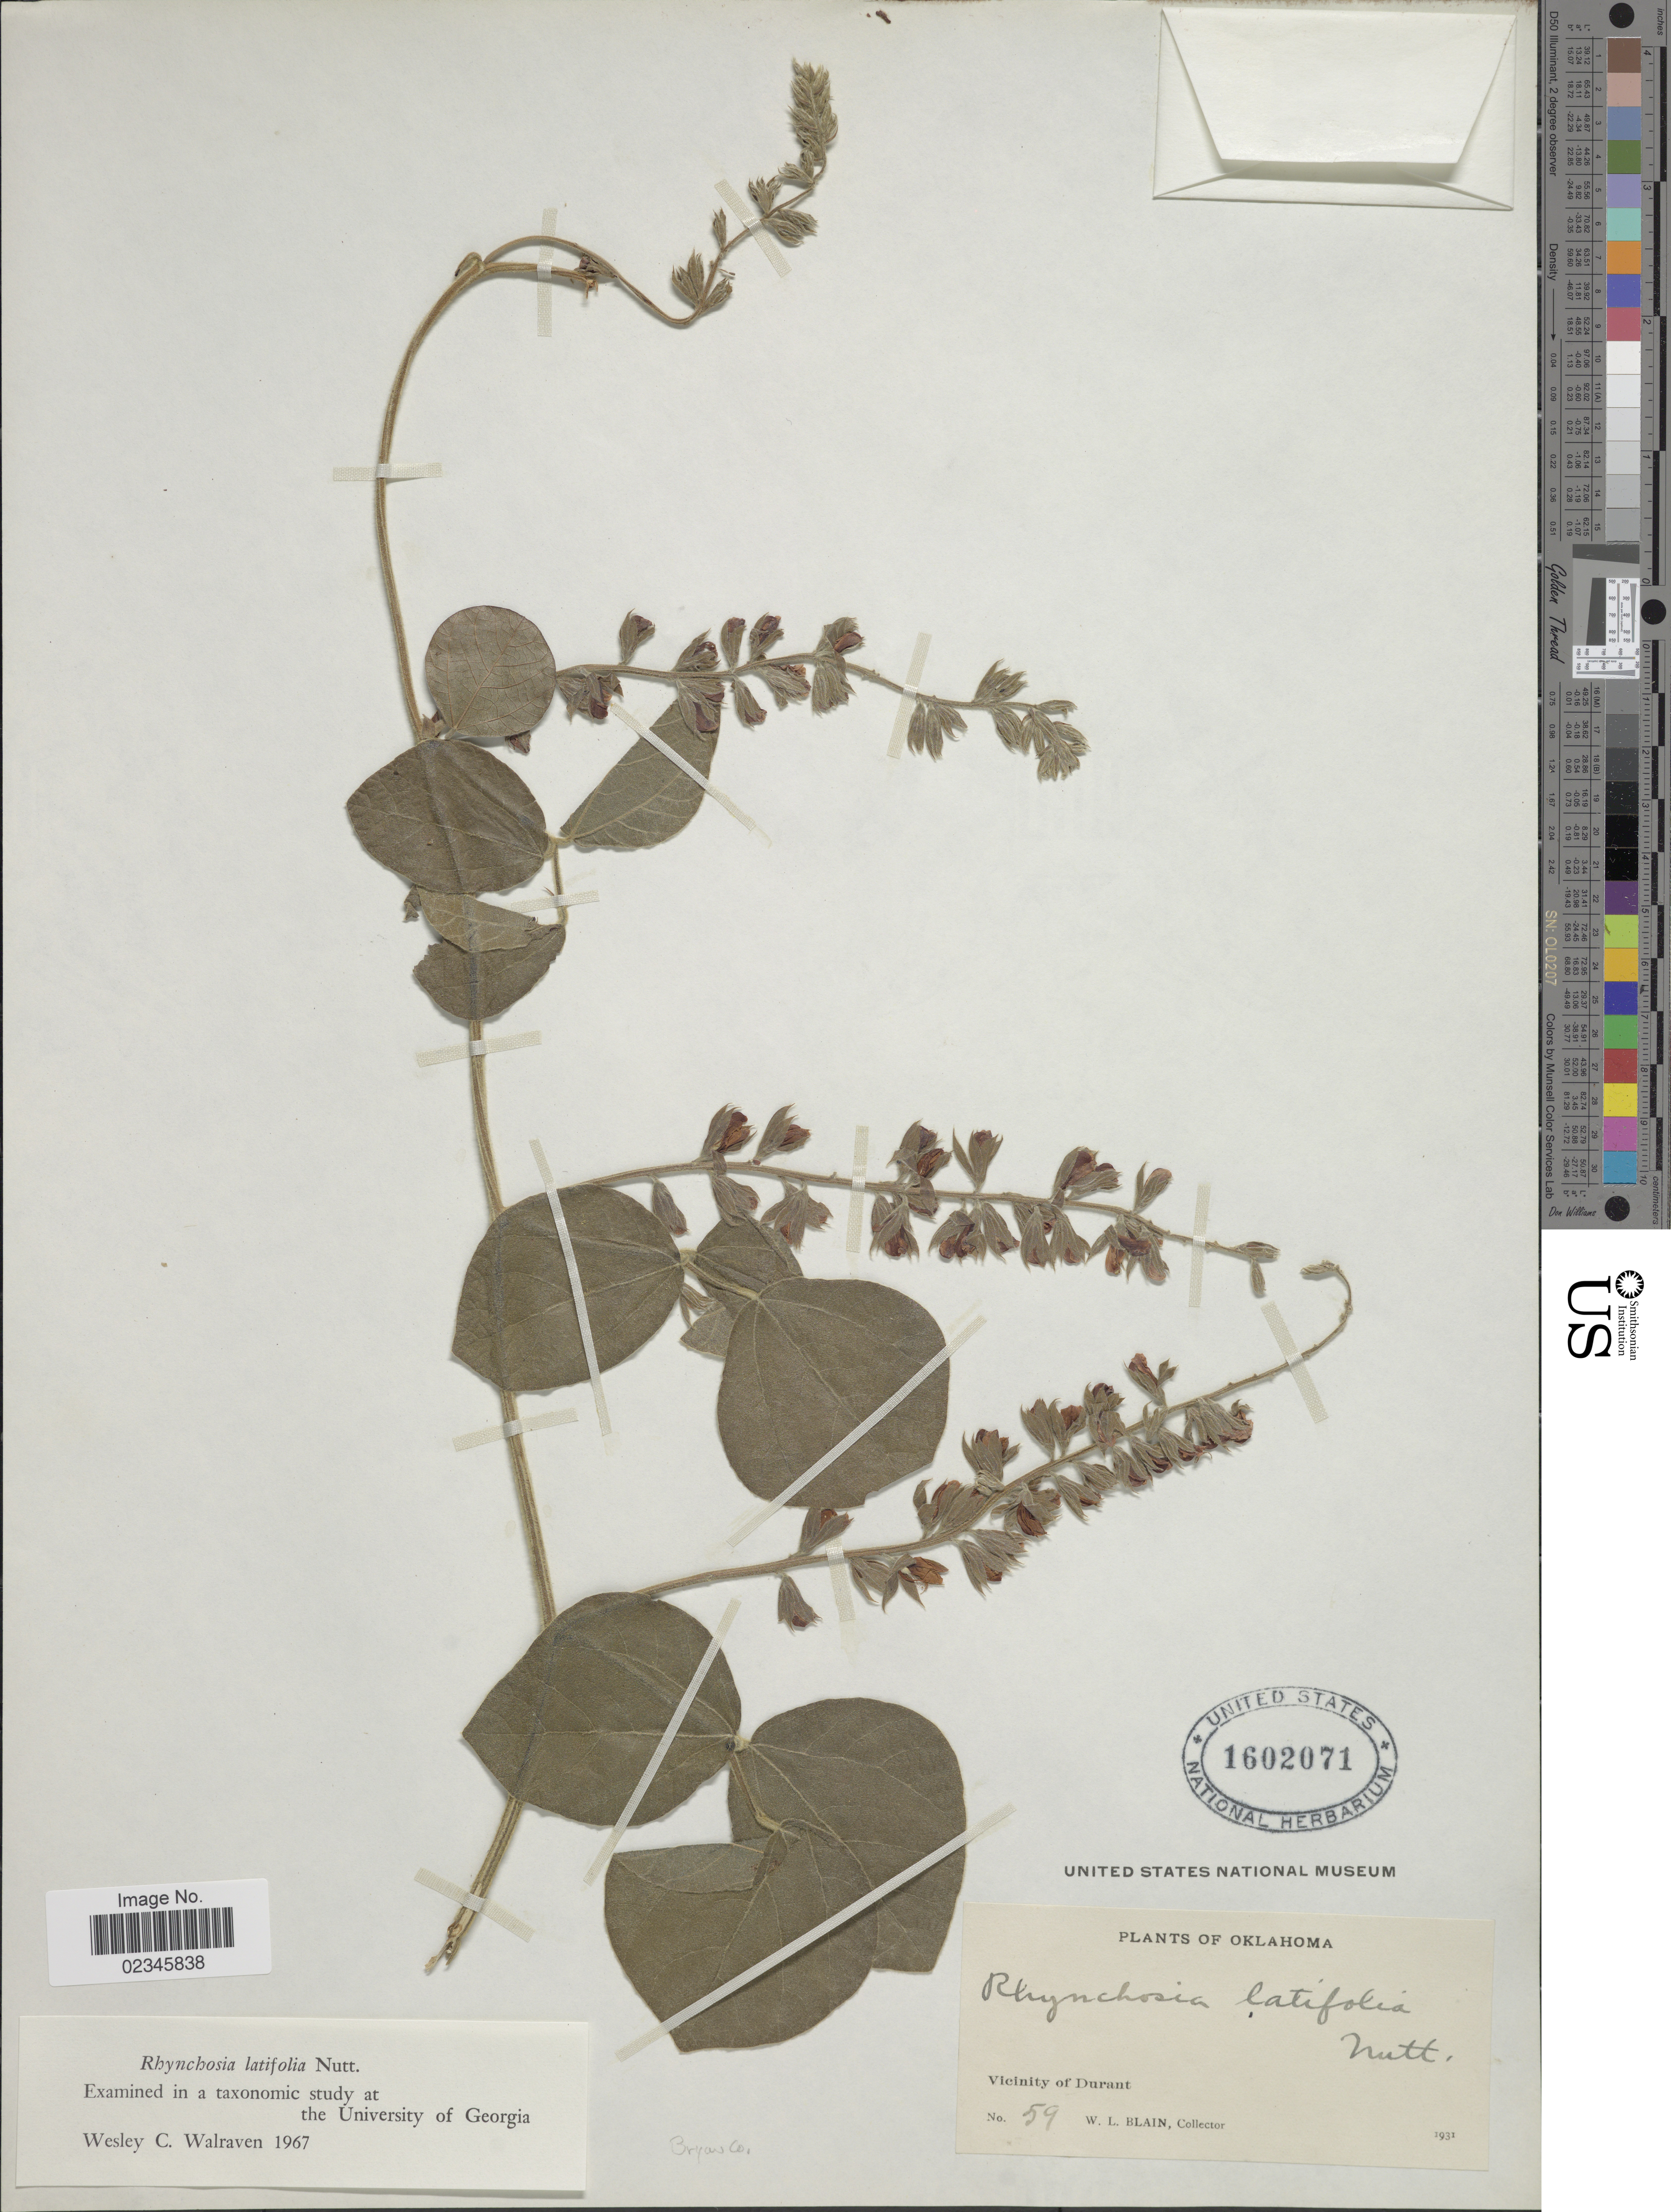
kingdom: Plantae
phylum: Tracheophyta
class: Magnoliopsida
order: Fabales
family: Fabaceae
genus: Rhynchosia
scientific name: Rhynchosia latifolia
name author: Nutt. ex Torr. & A. Gray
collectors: W. Blain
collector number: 59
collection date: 1931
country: United States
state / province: Oklahoma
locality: Vicinity of Durant.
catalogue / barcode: US 1602071